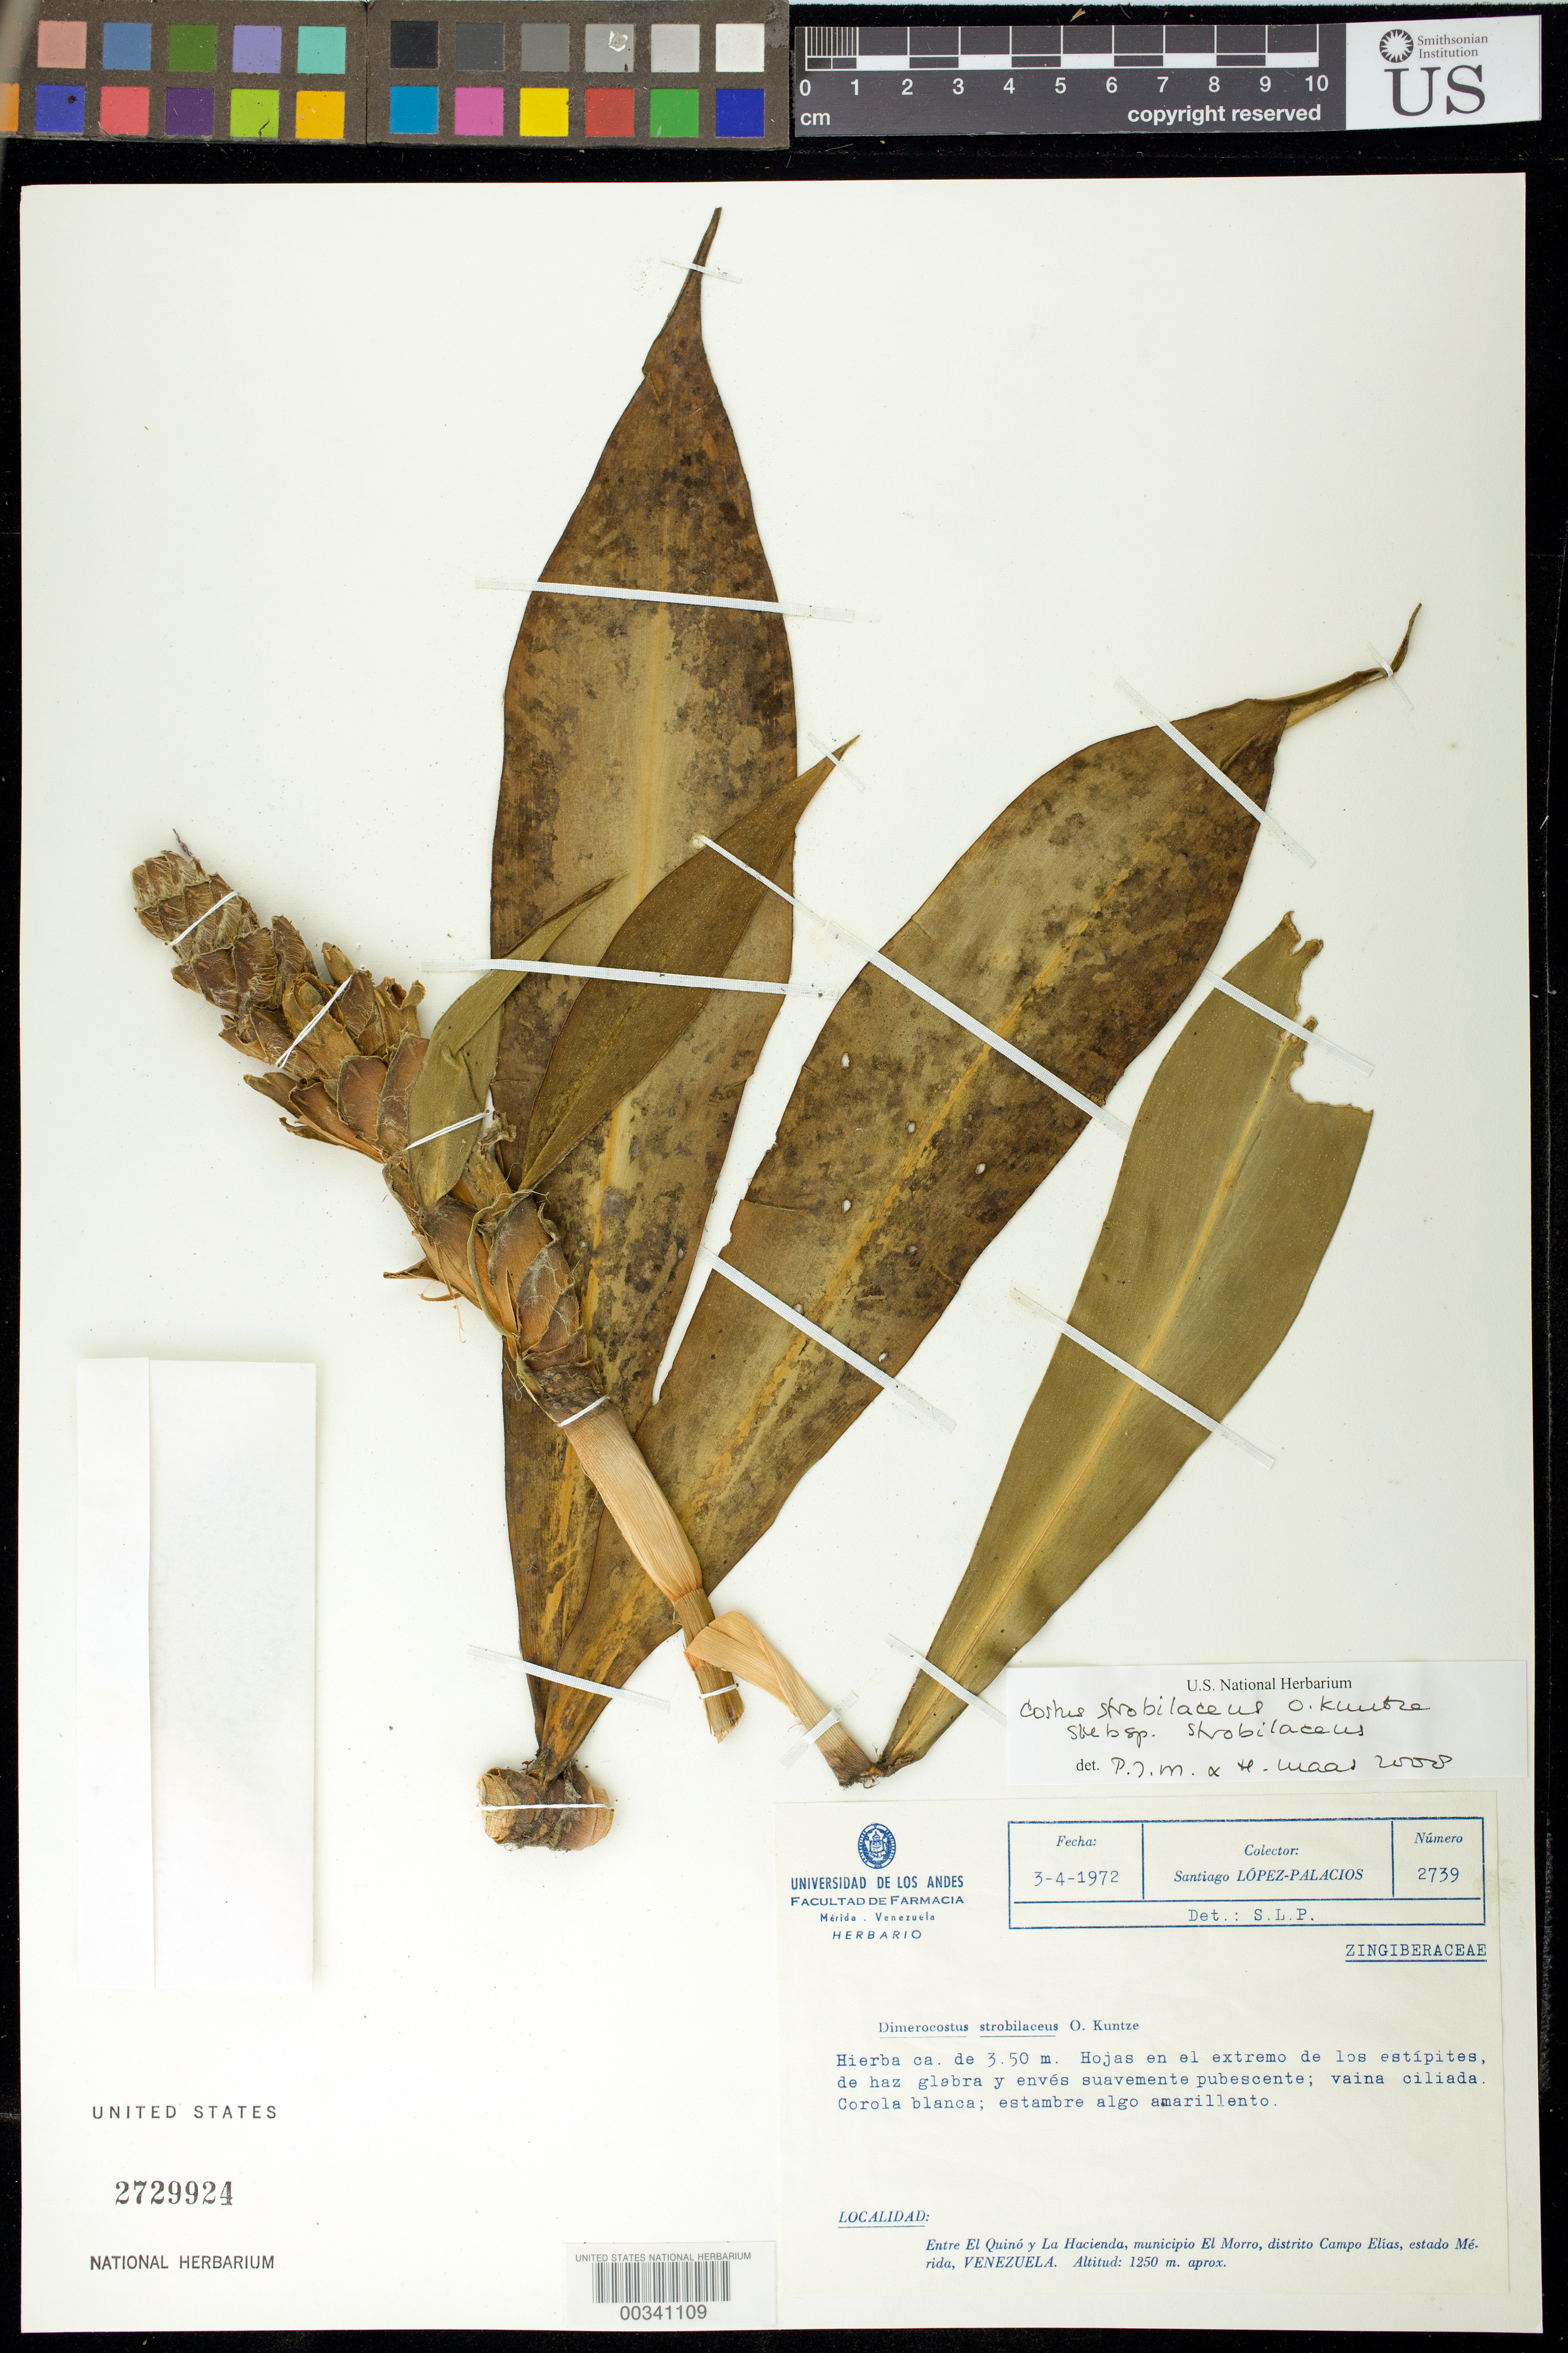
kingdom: Plantae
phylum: Tracheophyta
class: Liliopsida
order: Zingiberales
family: Costaceae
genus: Dimerocostus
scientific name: Dimerocostus strobilaceus subsp. strobilaceus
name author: Kuntze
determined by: López-Palacios, S.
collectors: S. Lopez P.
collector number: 2739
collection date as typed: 03 Apr 1972 or 04 Mar 1972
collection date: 1972-03-04 or 1972-04-03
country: Venezuela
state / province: Mérida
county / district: Campo Elías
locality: Entre el quino y la hacienda, mun el morro, dist campo elias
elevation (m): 1250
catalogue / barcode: US 2729924